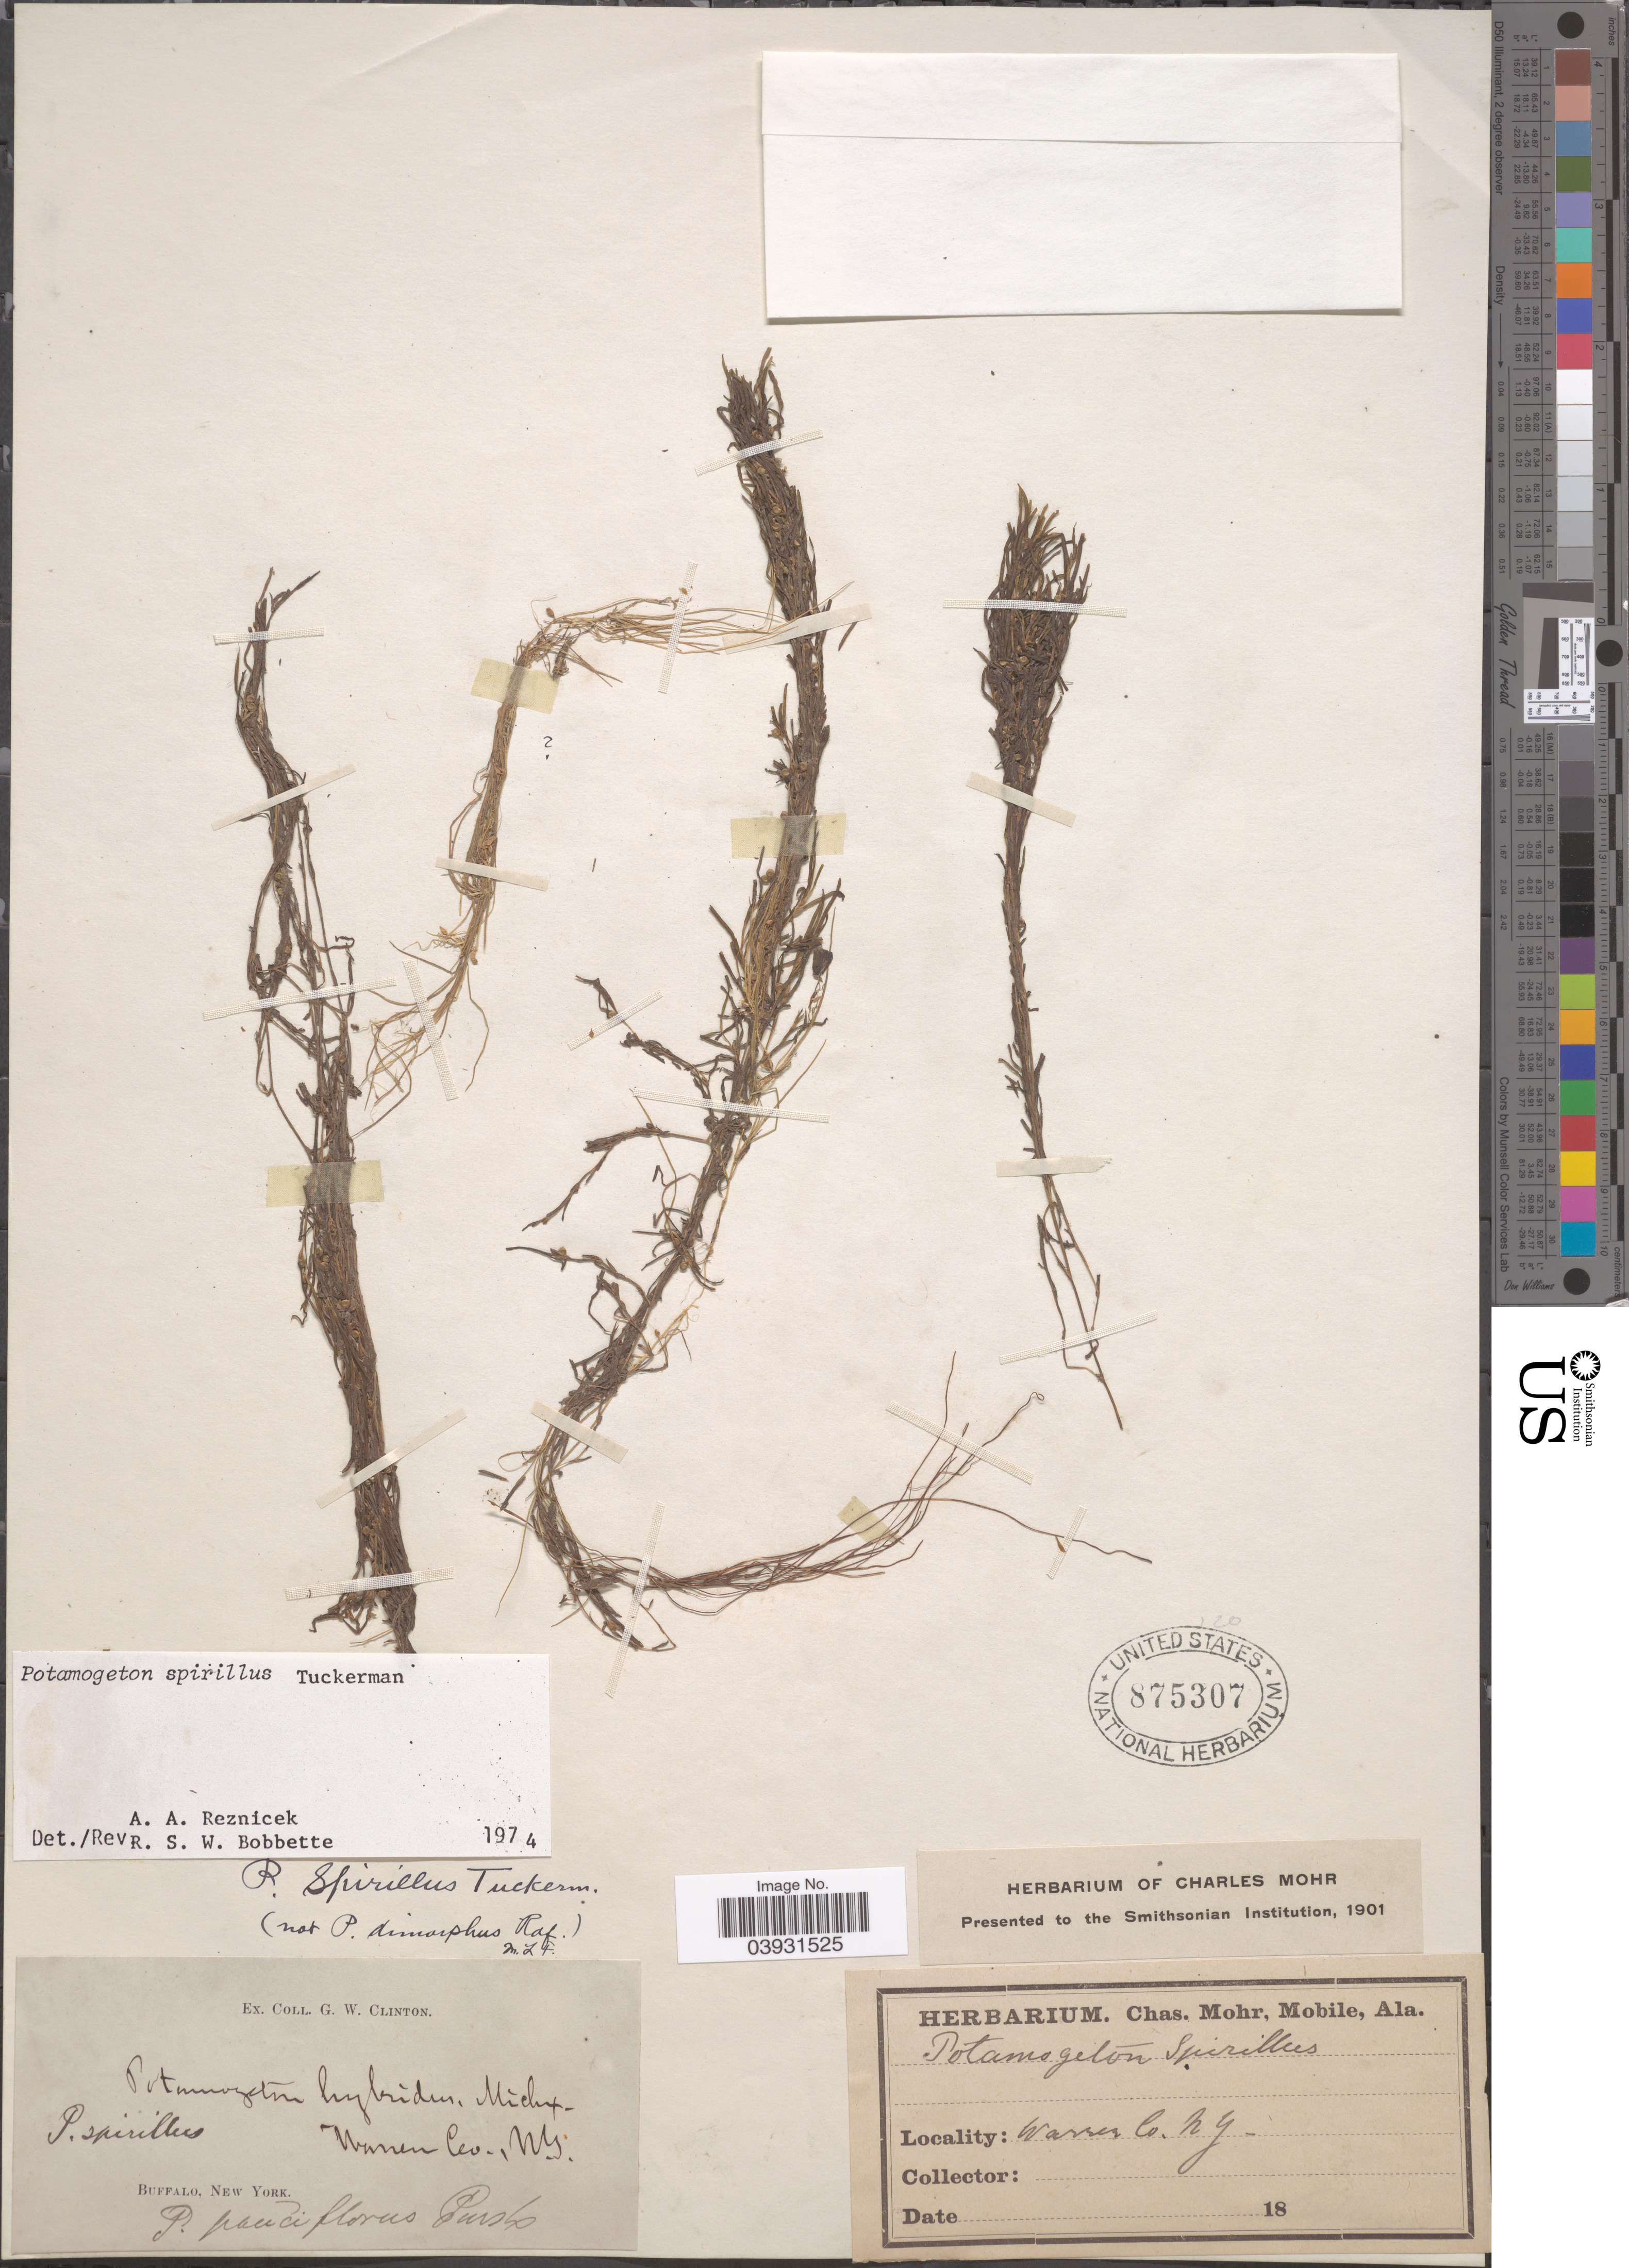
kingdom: Plantae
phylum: Tracheophyta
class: Liliopsida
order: Alismatales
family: Potamogetonaceae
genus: Potamogeton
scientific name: Potamogeton spirillus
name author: Tuck.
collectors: G. W. Clinton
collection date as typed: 18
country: United States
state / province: New York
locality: Warren Co. Buffalo.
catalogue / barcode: US 875307